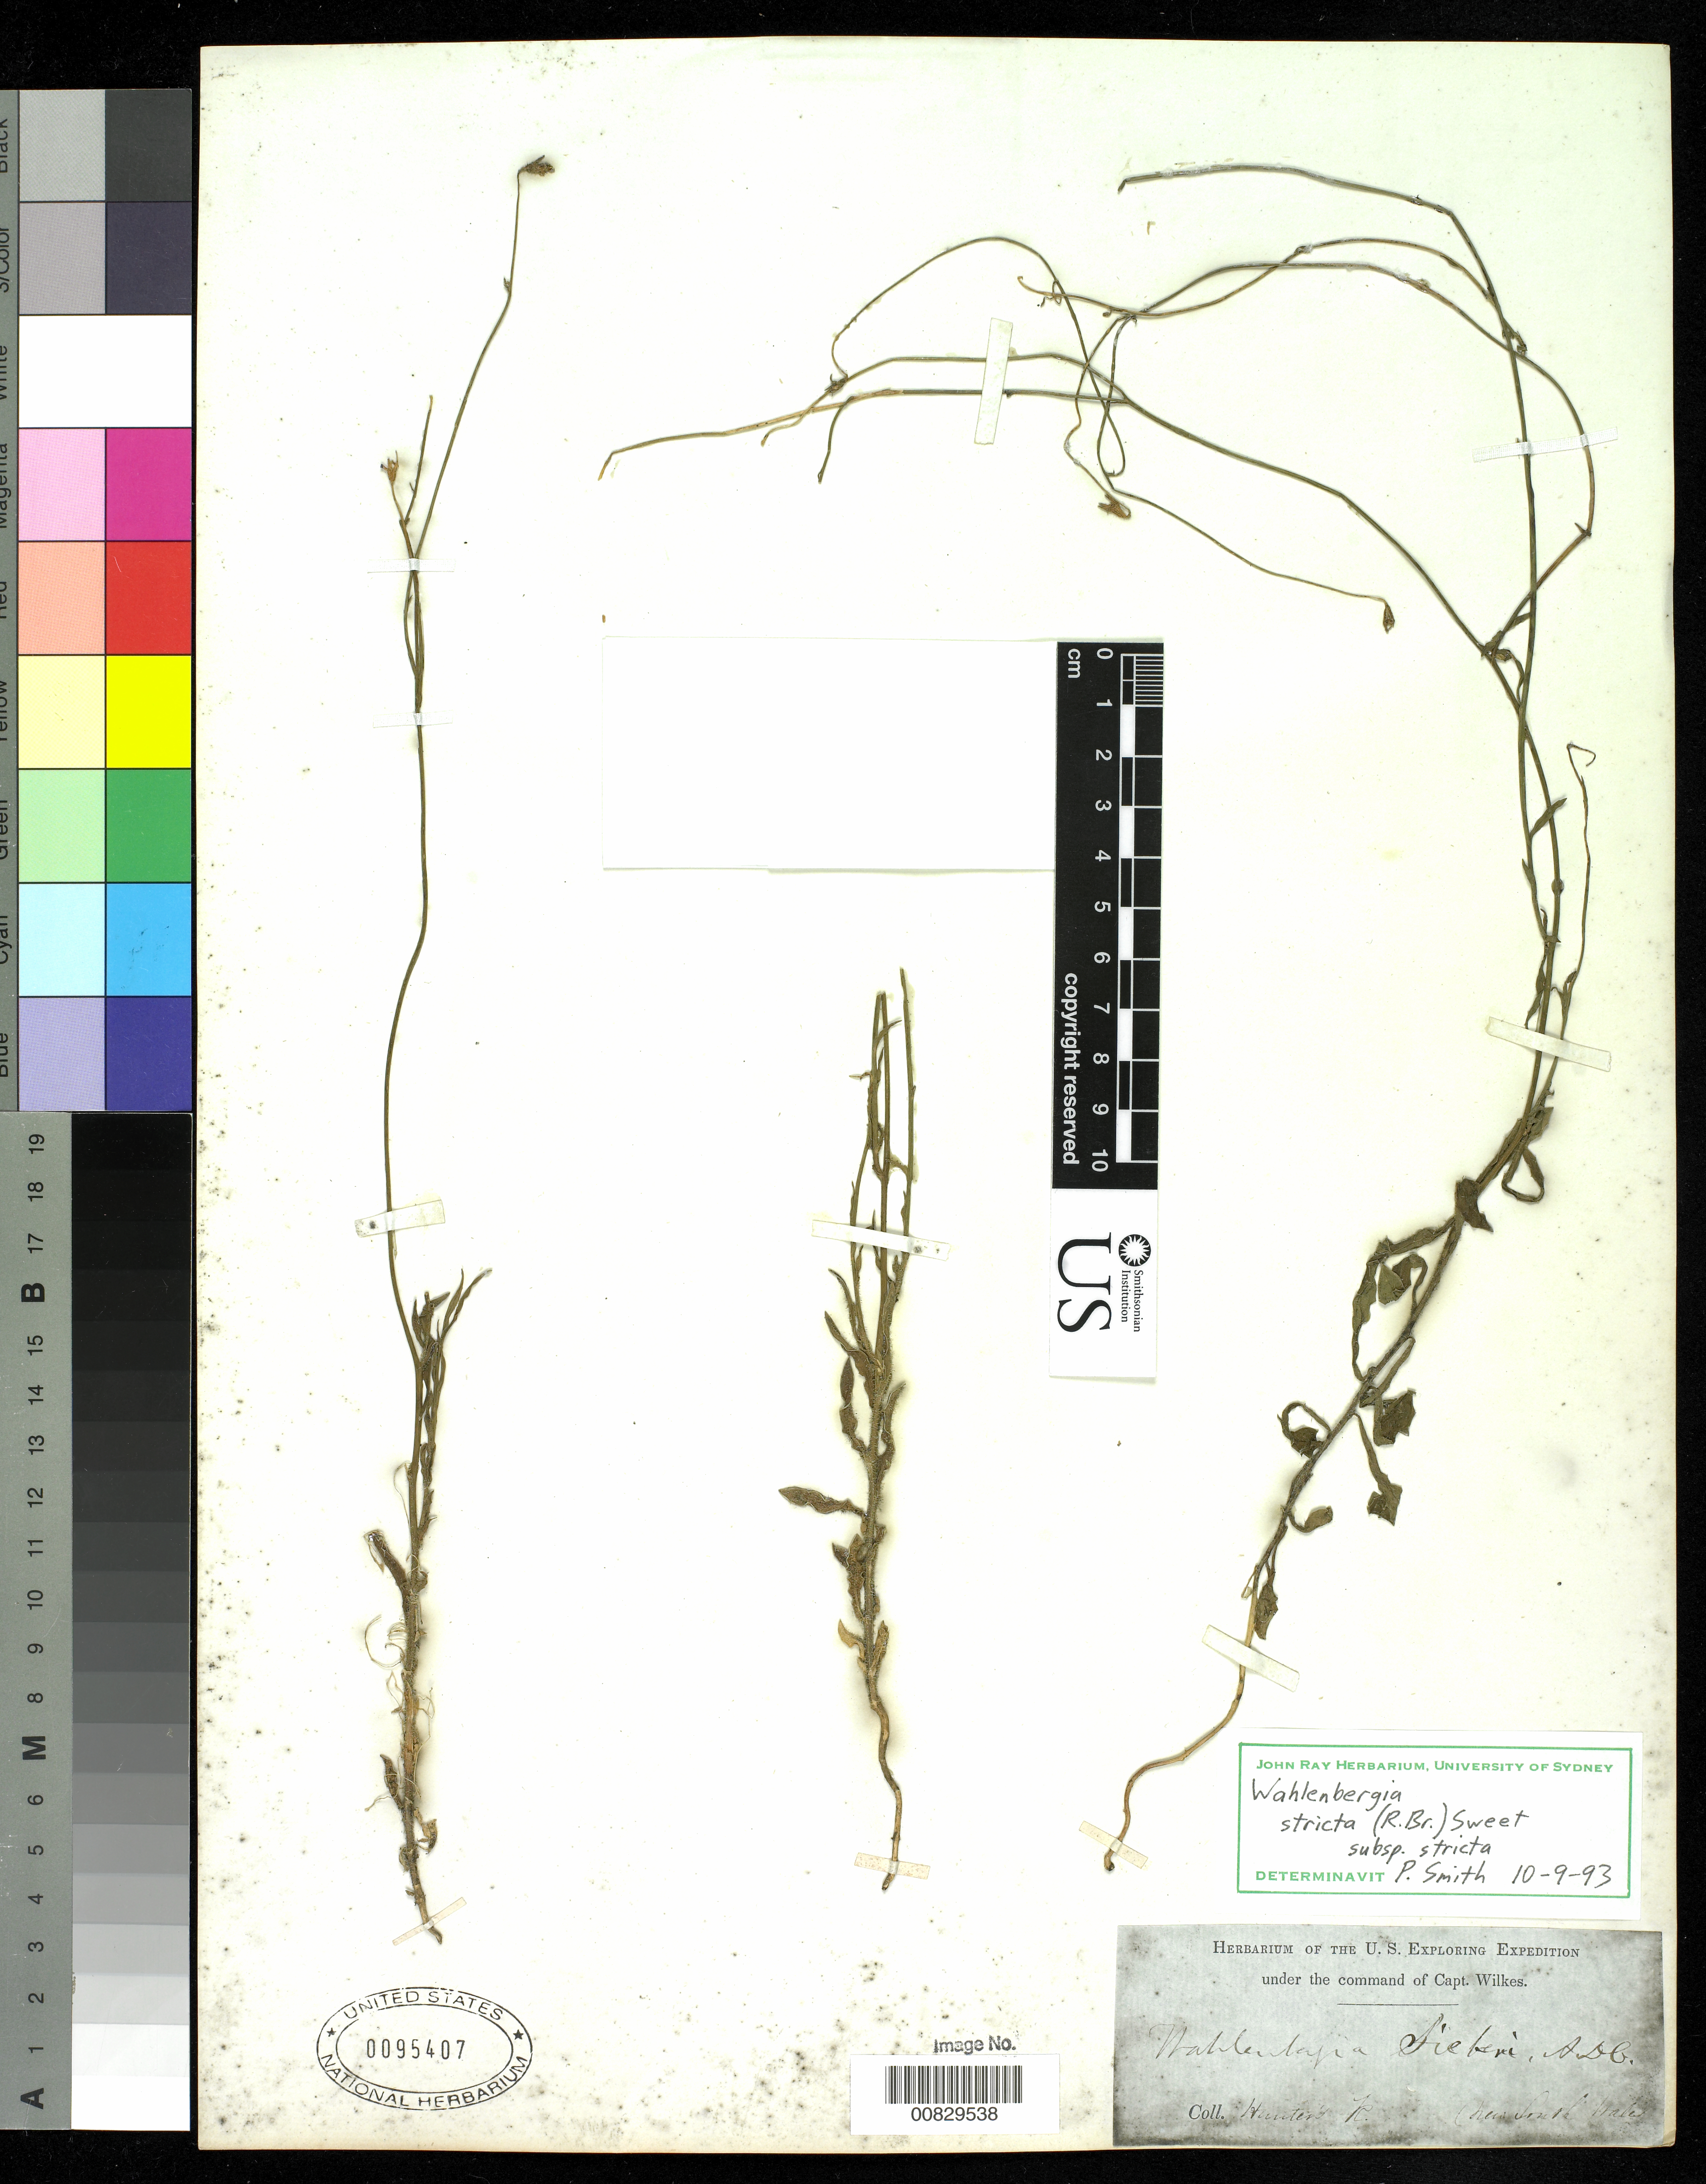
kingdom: Plantae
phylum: Tracheophyta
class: Magnoliopsida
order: Asterales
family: Campanulaceae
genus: Wahlenbergia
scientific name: Wahlenbergia stricta subsp. stricta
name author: (R. Br.) Sweet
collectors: Wilkes Explor. Exped.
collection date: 1838/1842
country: Australia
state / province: New South Wales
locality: Hunter's River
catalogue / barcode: US 95407